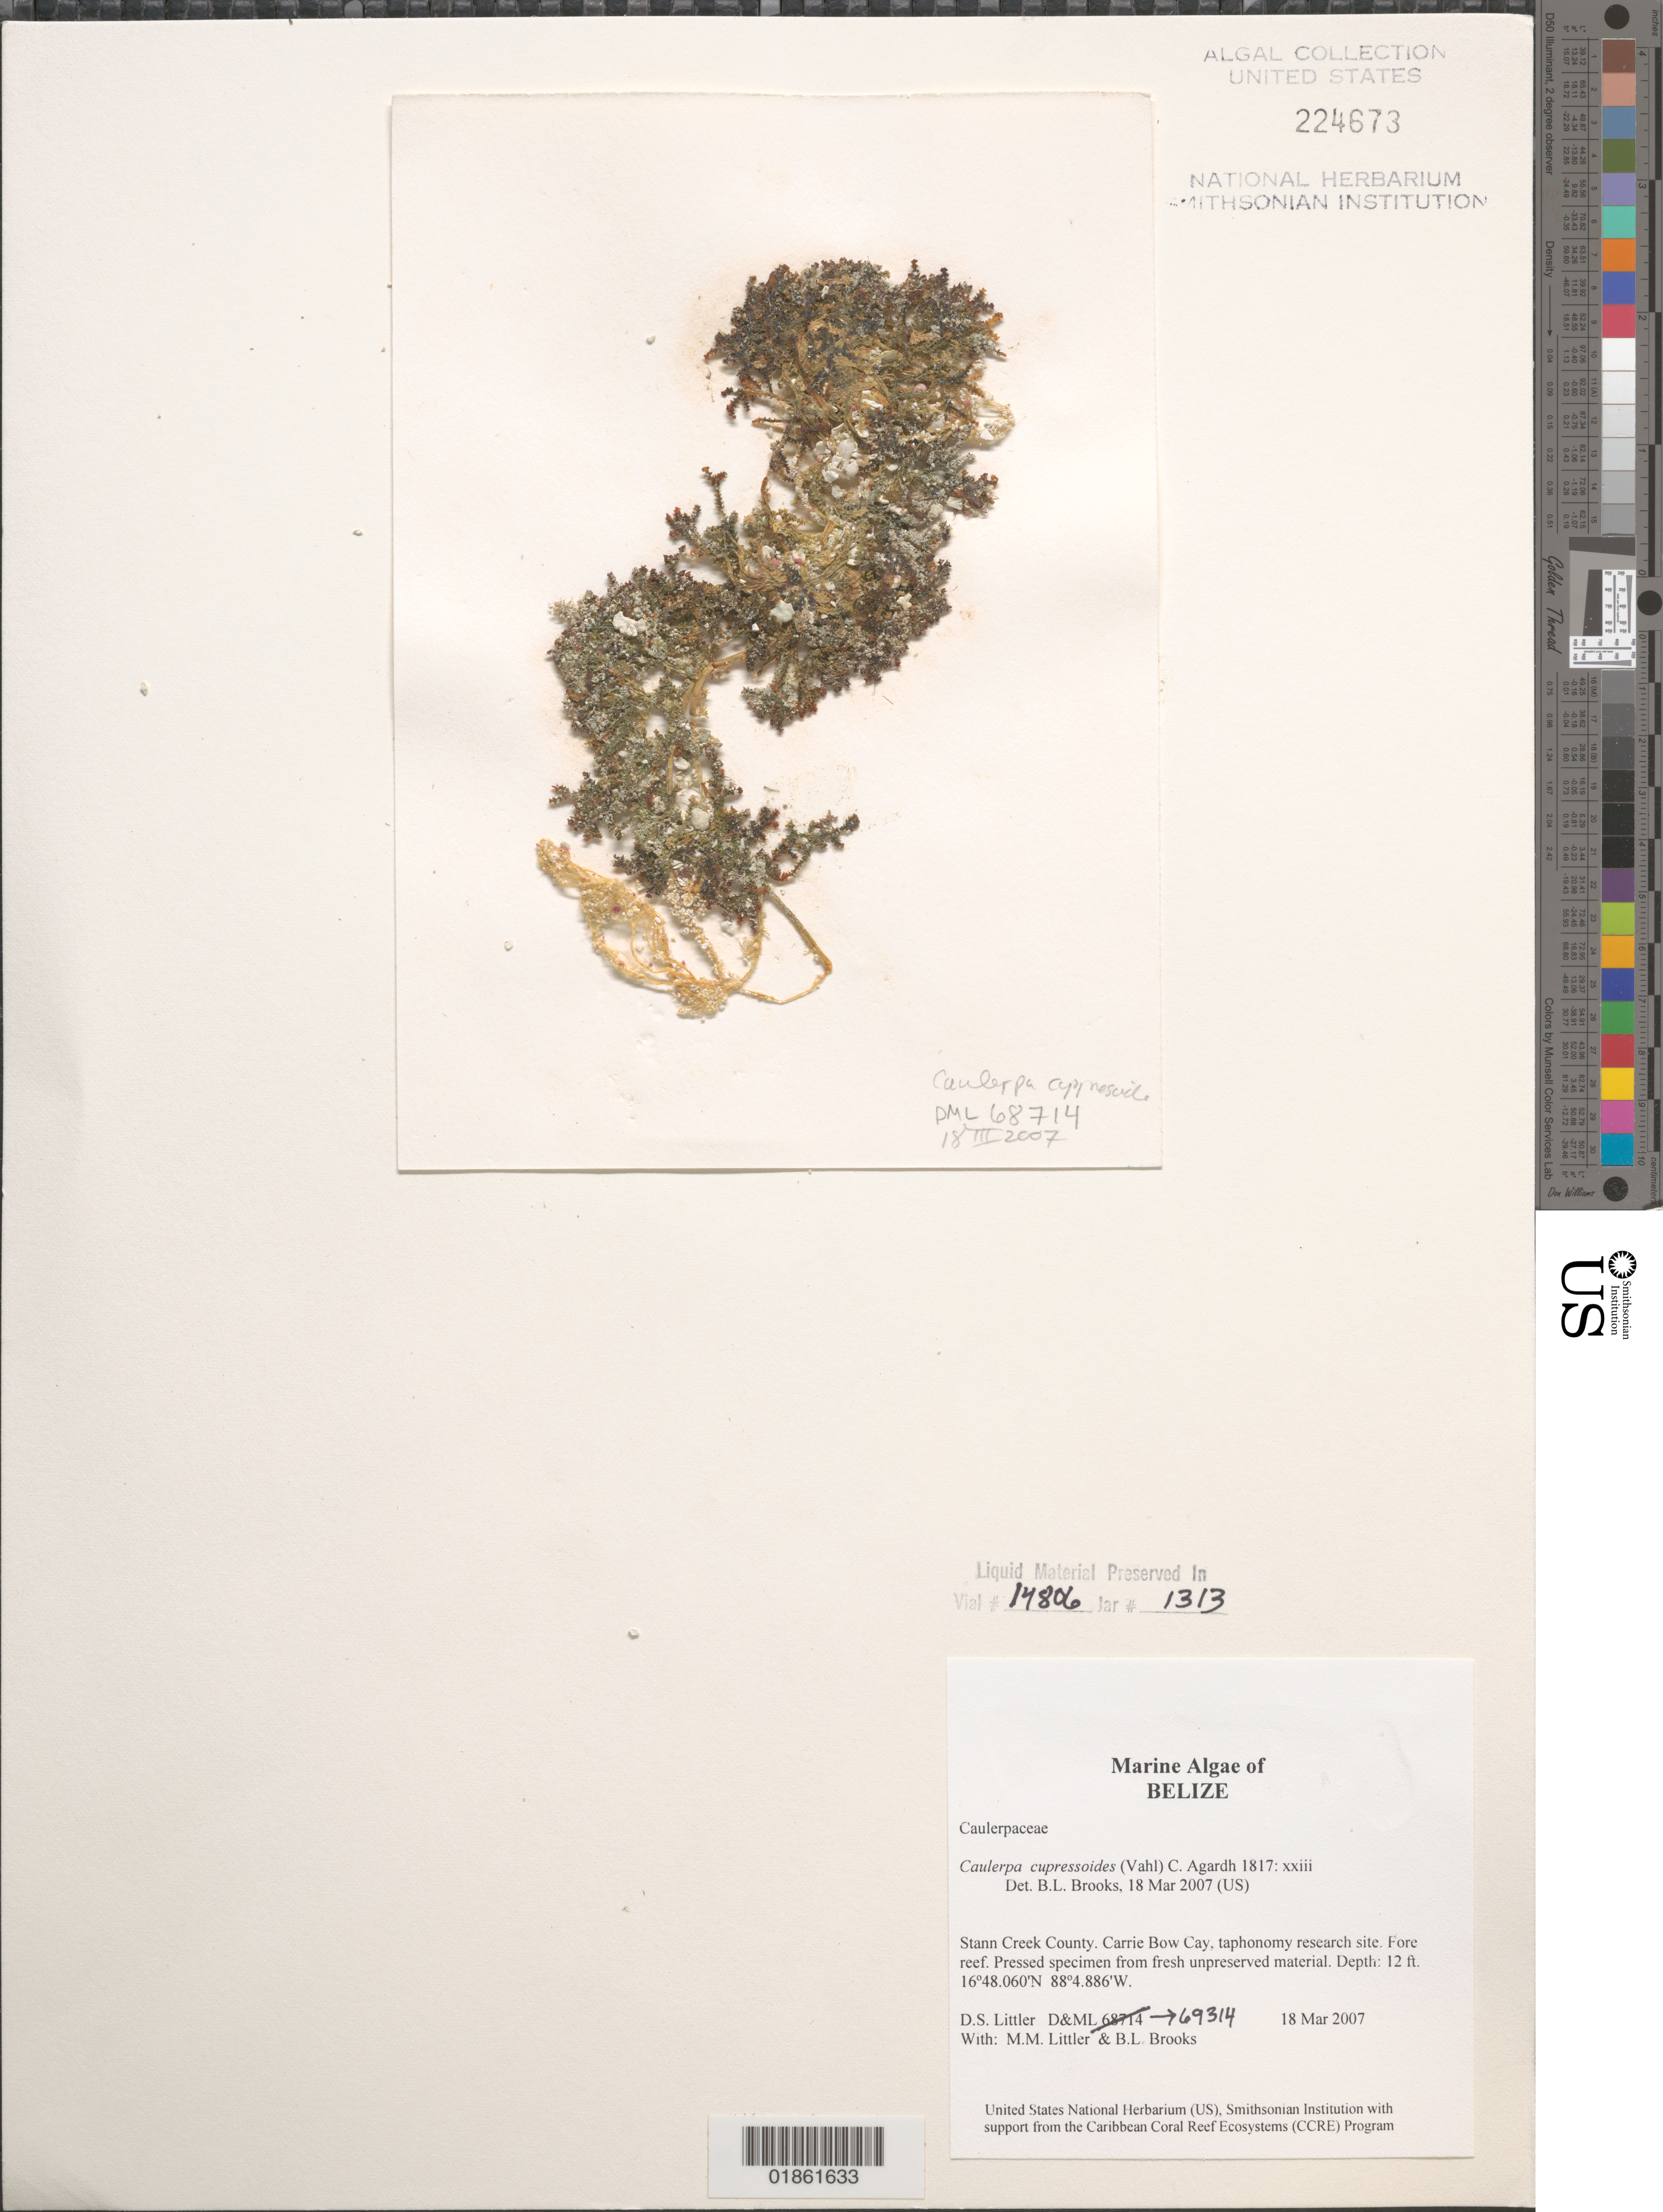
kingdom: Plantae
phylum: Chlorophyta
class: Ulvophyceae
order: Bryopsidales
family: Caulerpaceae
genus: Caulerpa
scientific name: Caulerpa cupressoides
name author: (Vahl) C. Agardh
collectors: M. M. Littler, D. S. Littler & B. Brooks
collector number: D&ML 69314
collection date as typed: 18 Mar 2007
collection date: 2007-03-18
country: Belize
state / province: Stann Creek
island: Carrie Bow Cay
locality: Taphonomy Site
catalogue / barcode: US 224673